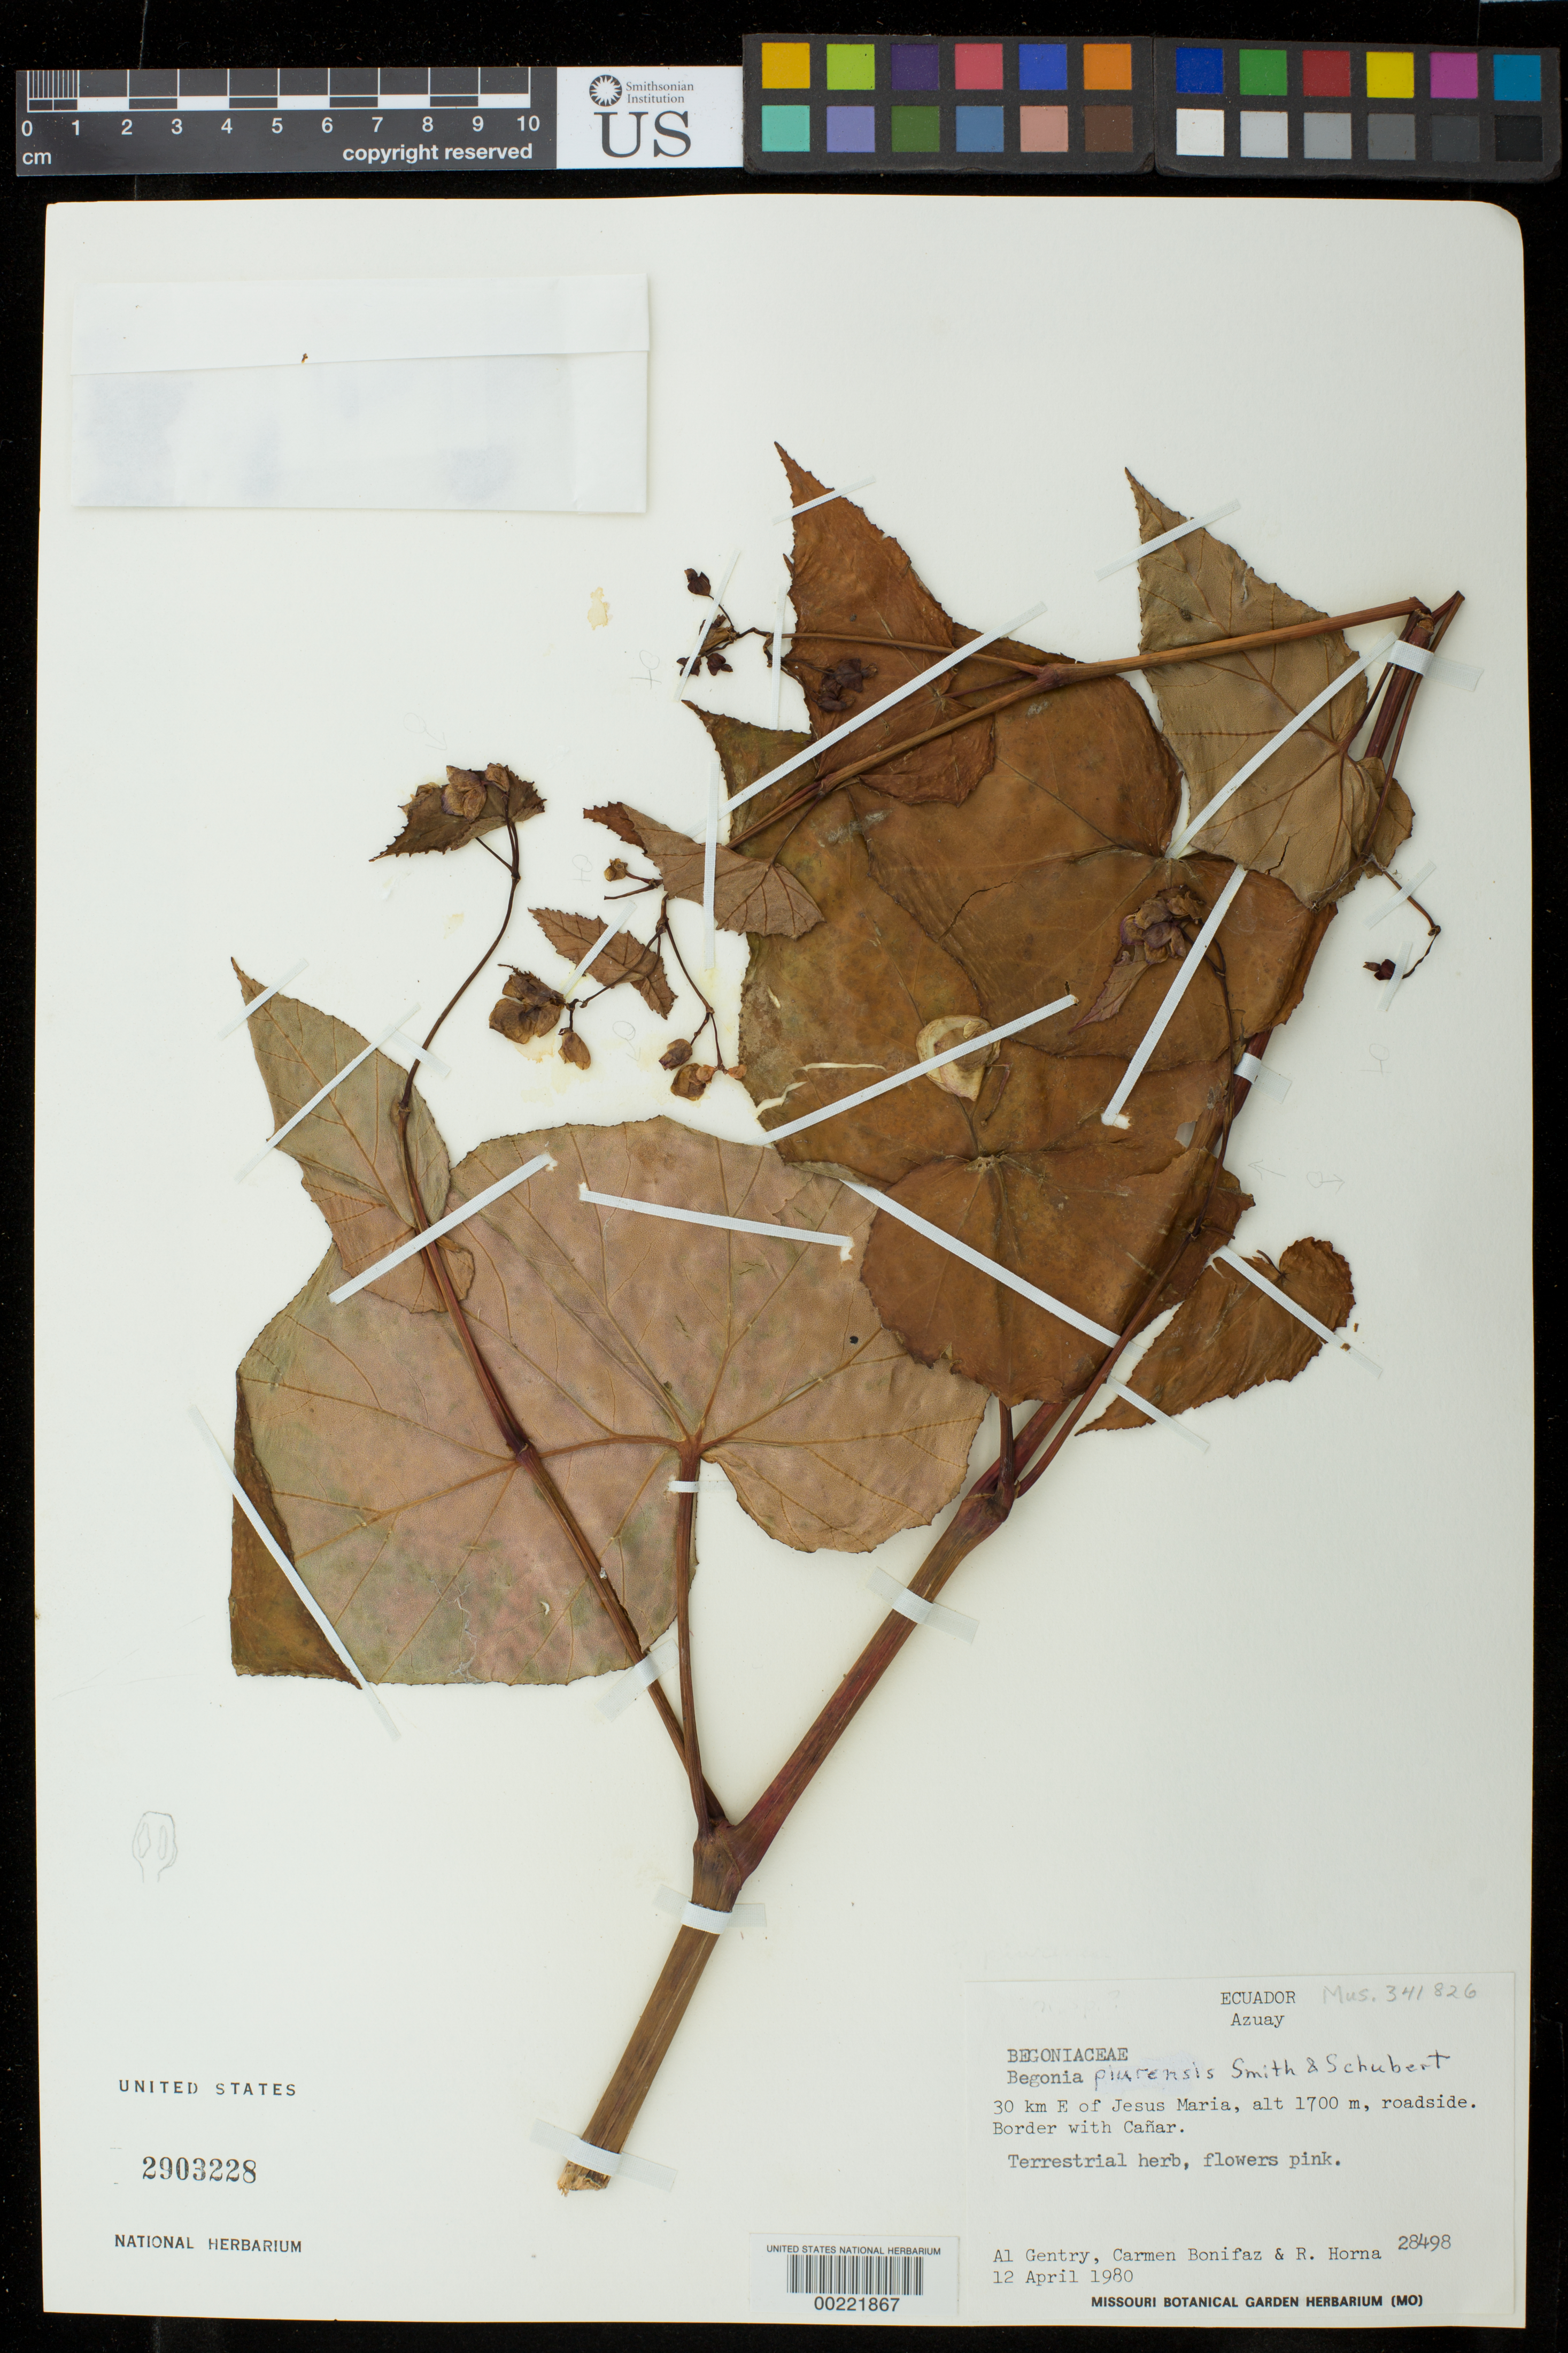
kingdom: Plantae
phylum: Tracheophyta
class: Magnoliopsida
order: Cucurbitales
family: Begoniaceae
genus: Begonia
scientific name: Begonia piurensis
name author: L.B. Sm. & B.G. Schub.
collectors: A. H. Gentry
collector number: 28498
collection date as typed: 12 Apr 1980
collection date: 1980-04-12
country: Ecuador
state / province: Azuay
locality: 30 km E of Jesus Maria, roadside, border with Canar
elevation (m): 1700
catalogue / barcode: US 2903228